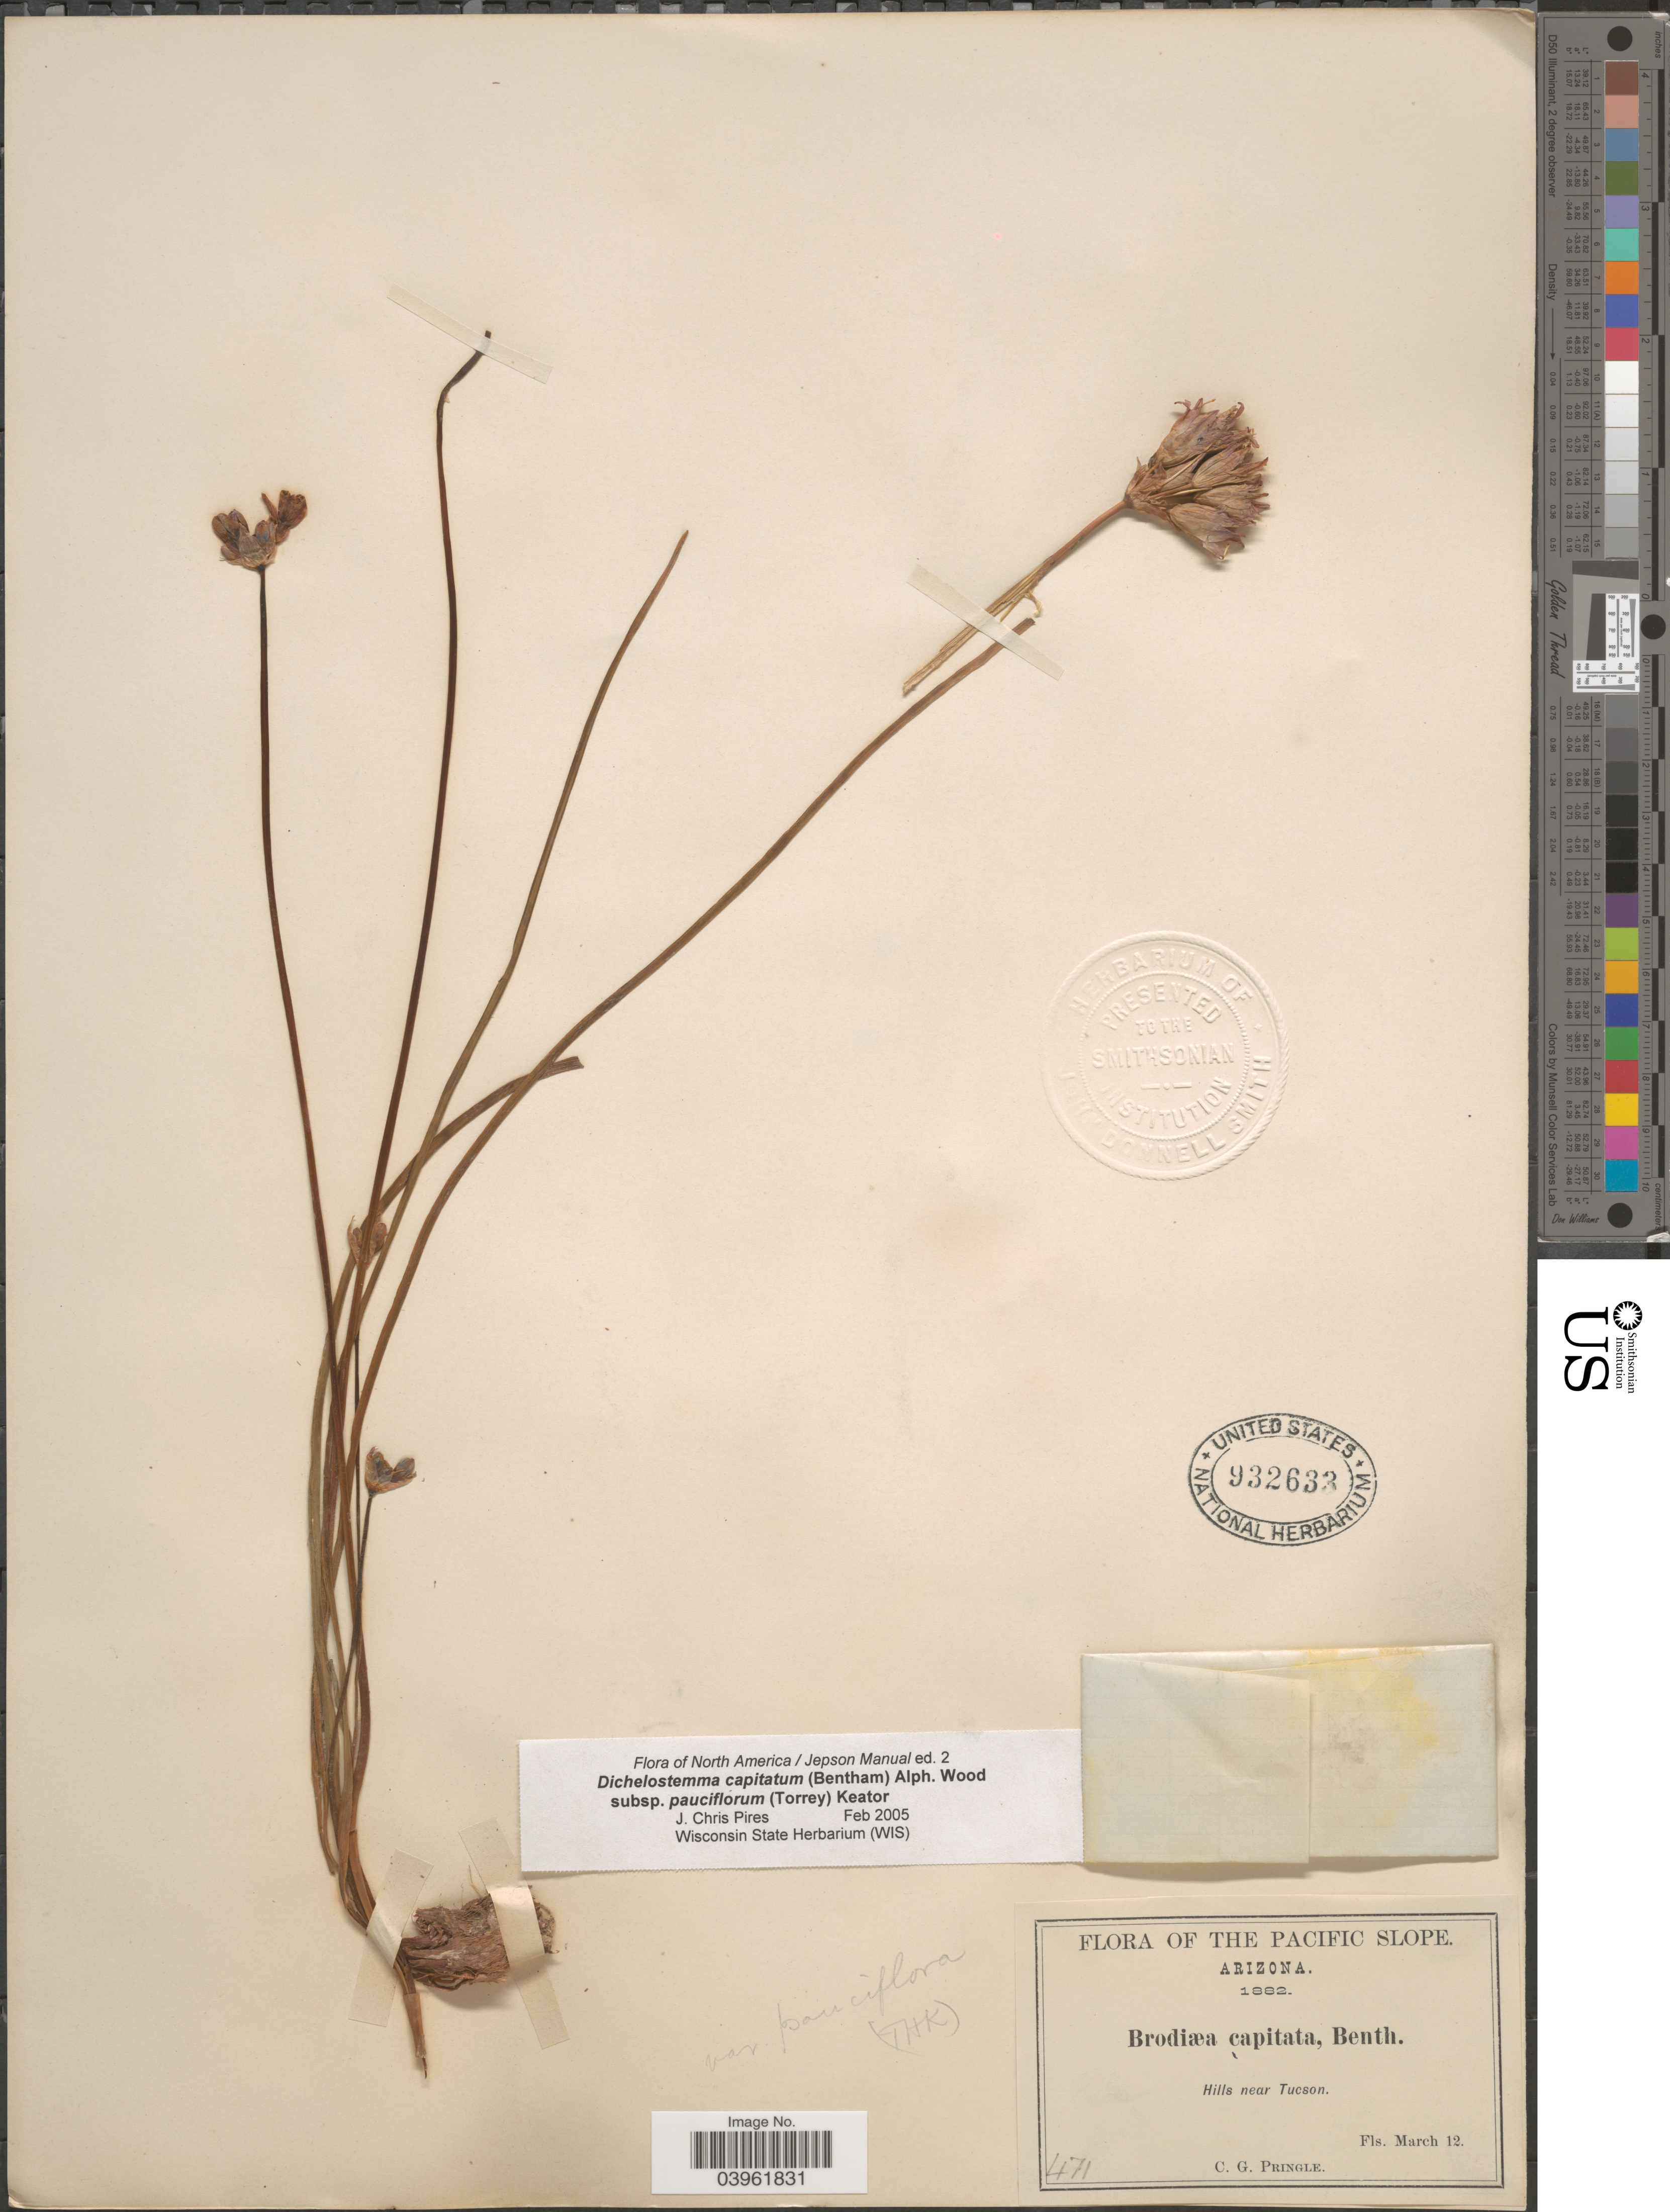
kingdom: Plantae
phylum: Tracheophyta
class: Liliopsida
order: Asparagales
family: Asparagaceae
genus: Dichelostemma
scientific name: Dichelostemma capitatum subsp. pauciflorum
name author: (Torr.) Keator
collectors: C. G. Pringle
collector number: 471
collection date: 1882-03-12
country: United States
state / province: Arizona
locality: The Pacific Slope. Hills near Tucson.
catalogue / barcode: US 932633